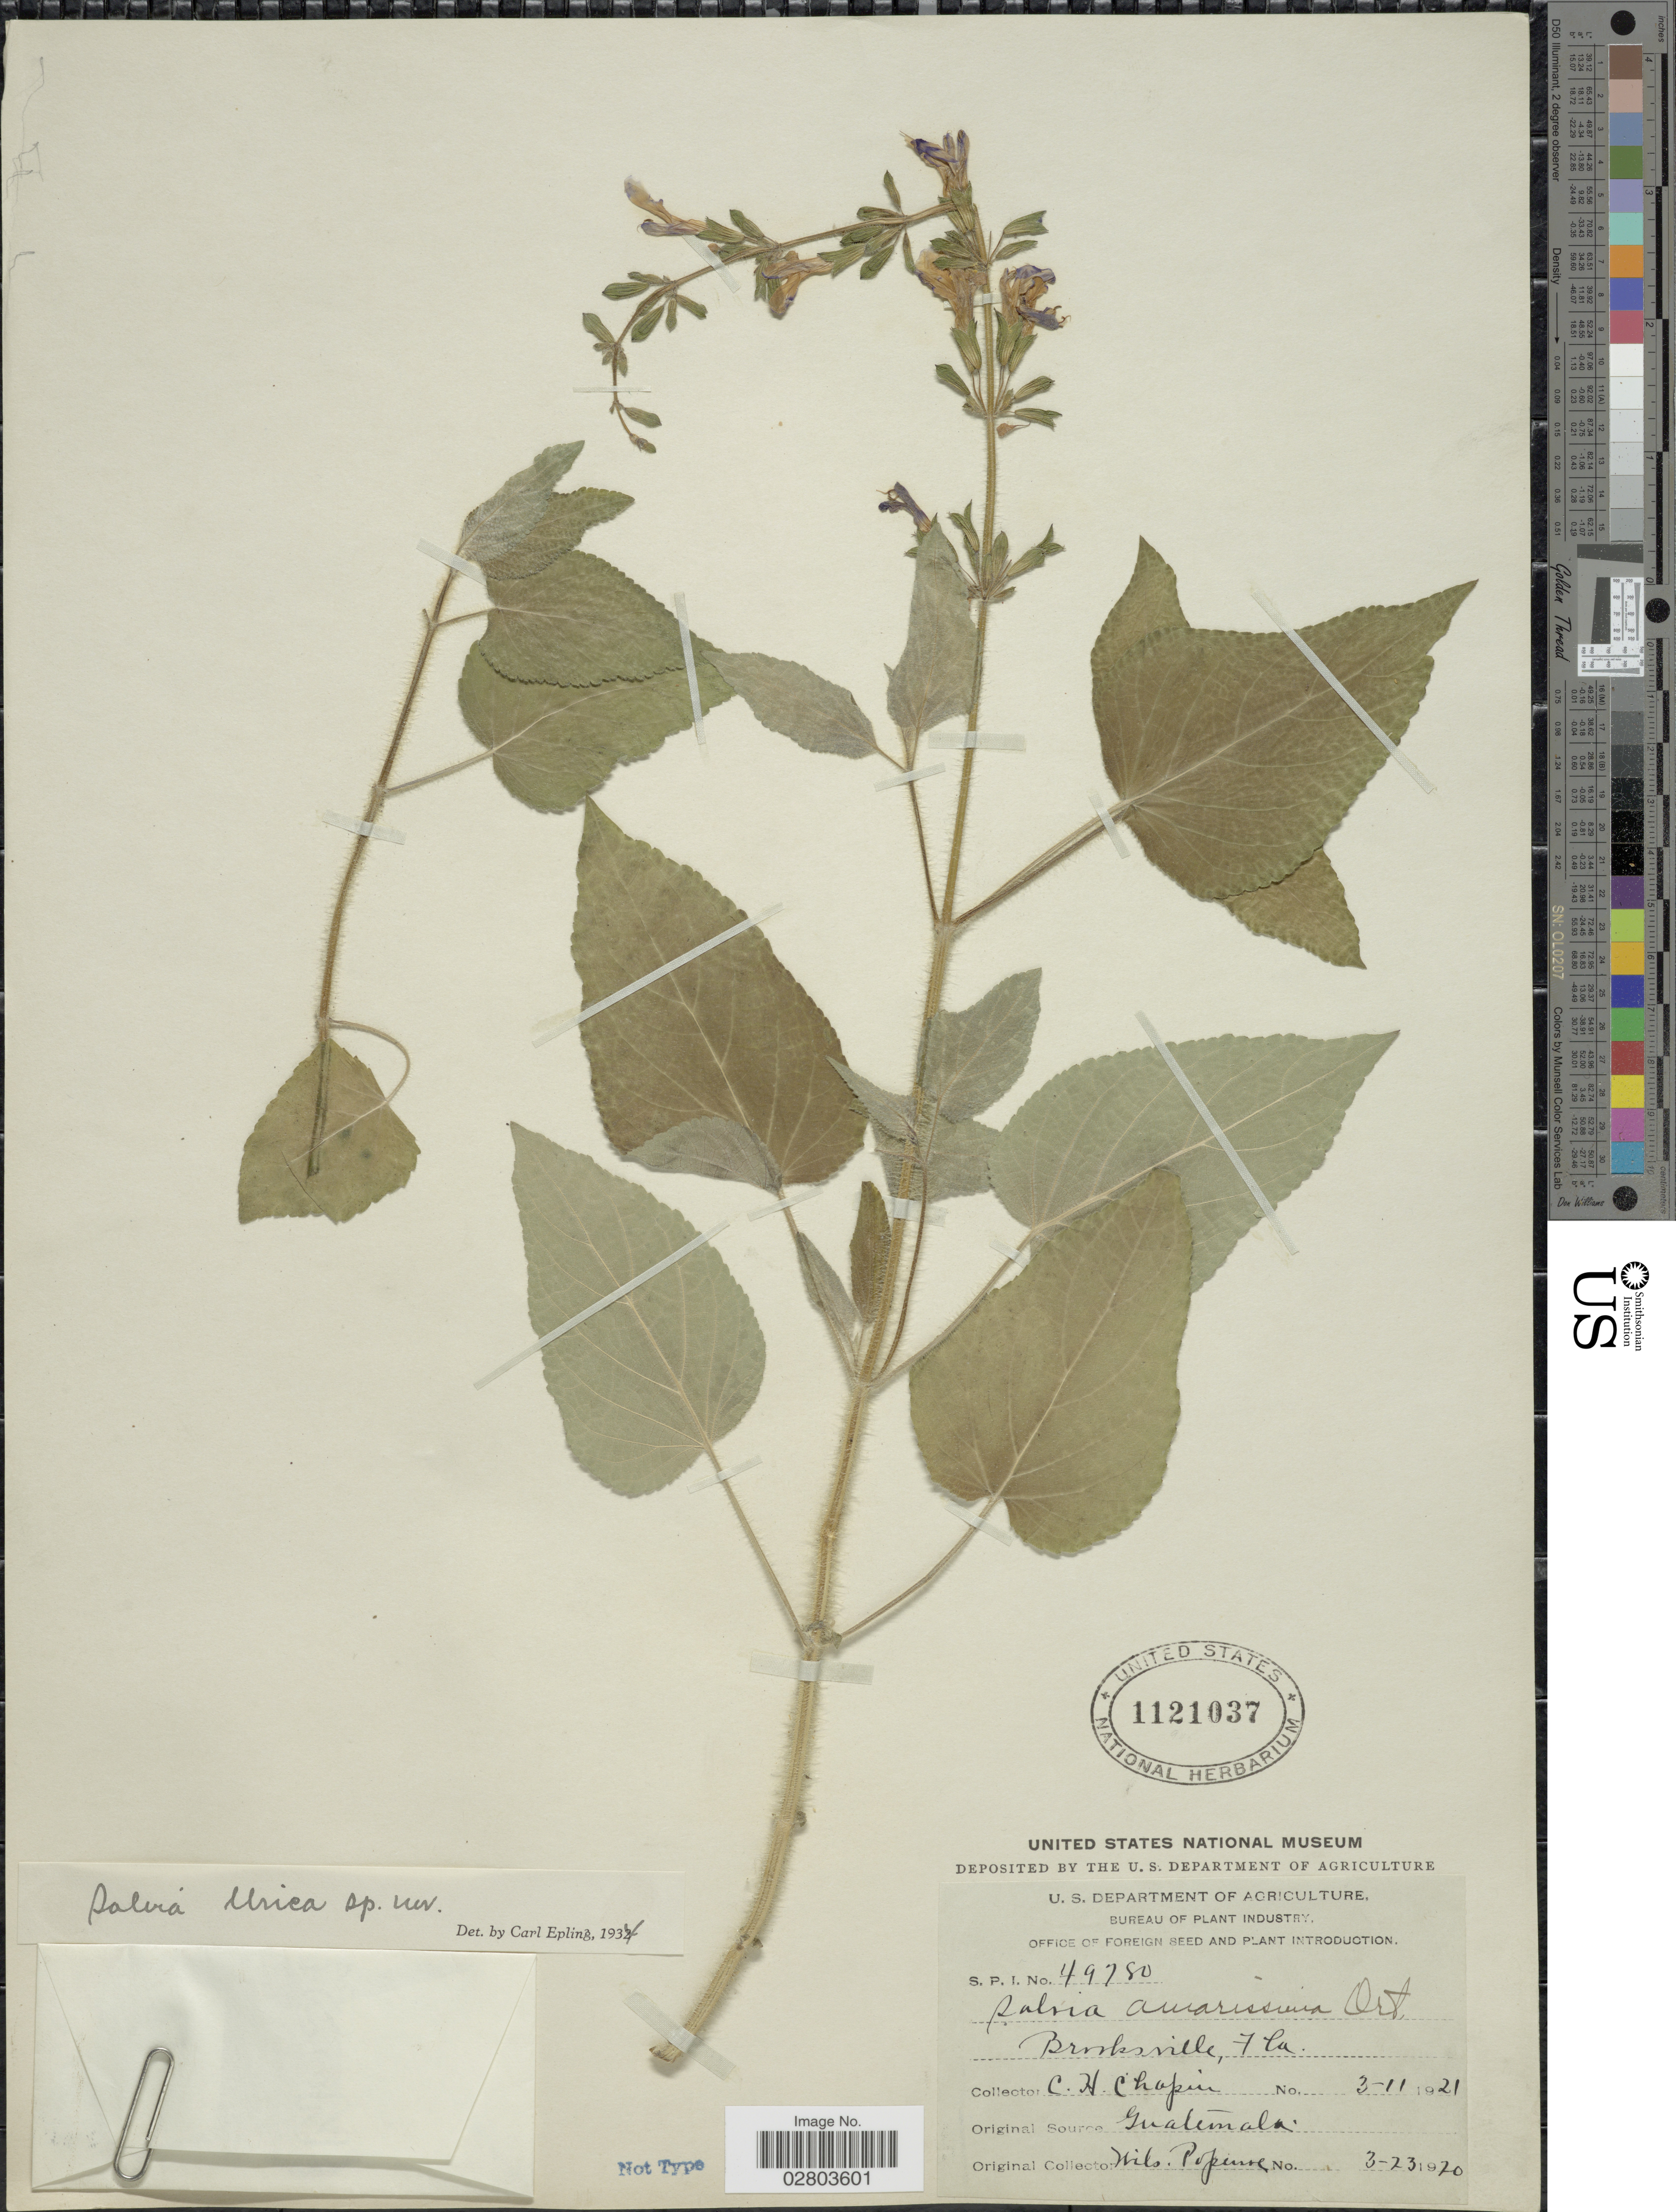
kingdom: Plantae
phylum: Tracheophyta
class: Magnoliopsida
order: Lamiales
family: Lamiaceae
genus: Salvia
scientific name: Salvia urica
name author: Epling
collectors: C. Chapin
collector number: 49780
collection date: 1921-11-03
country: United States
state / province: Florida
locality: Brooksville.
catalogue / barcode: US 1121037